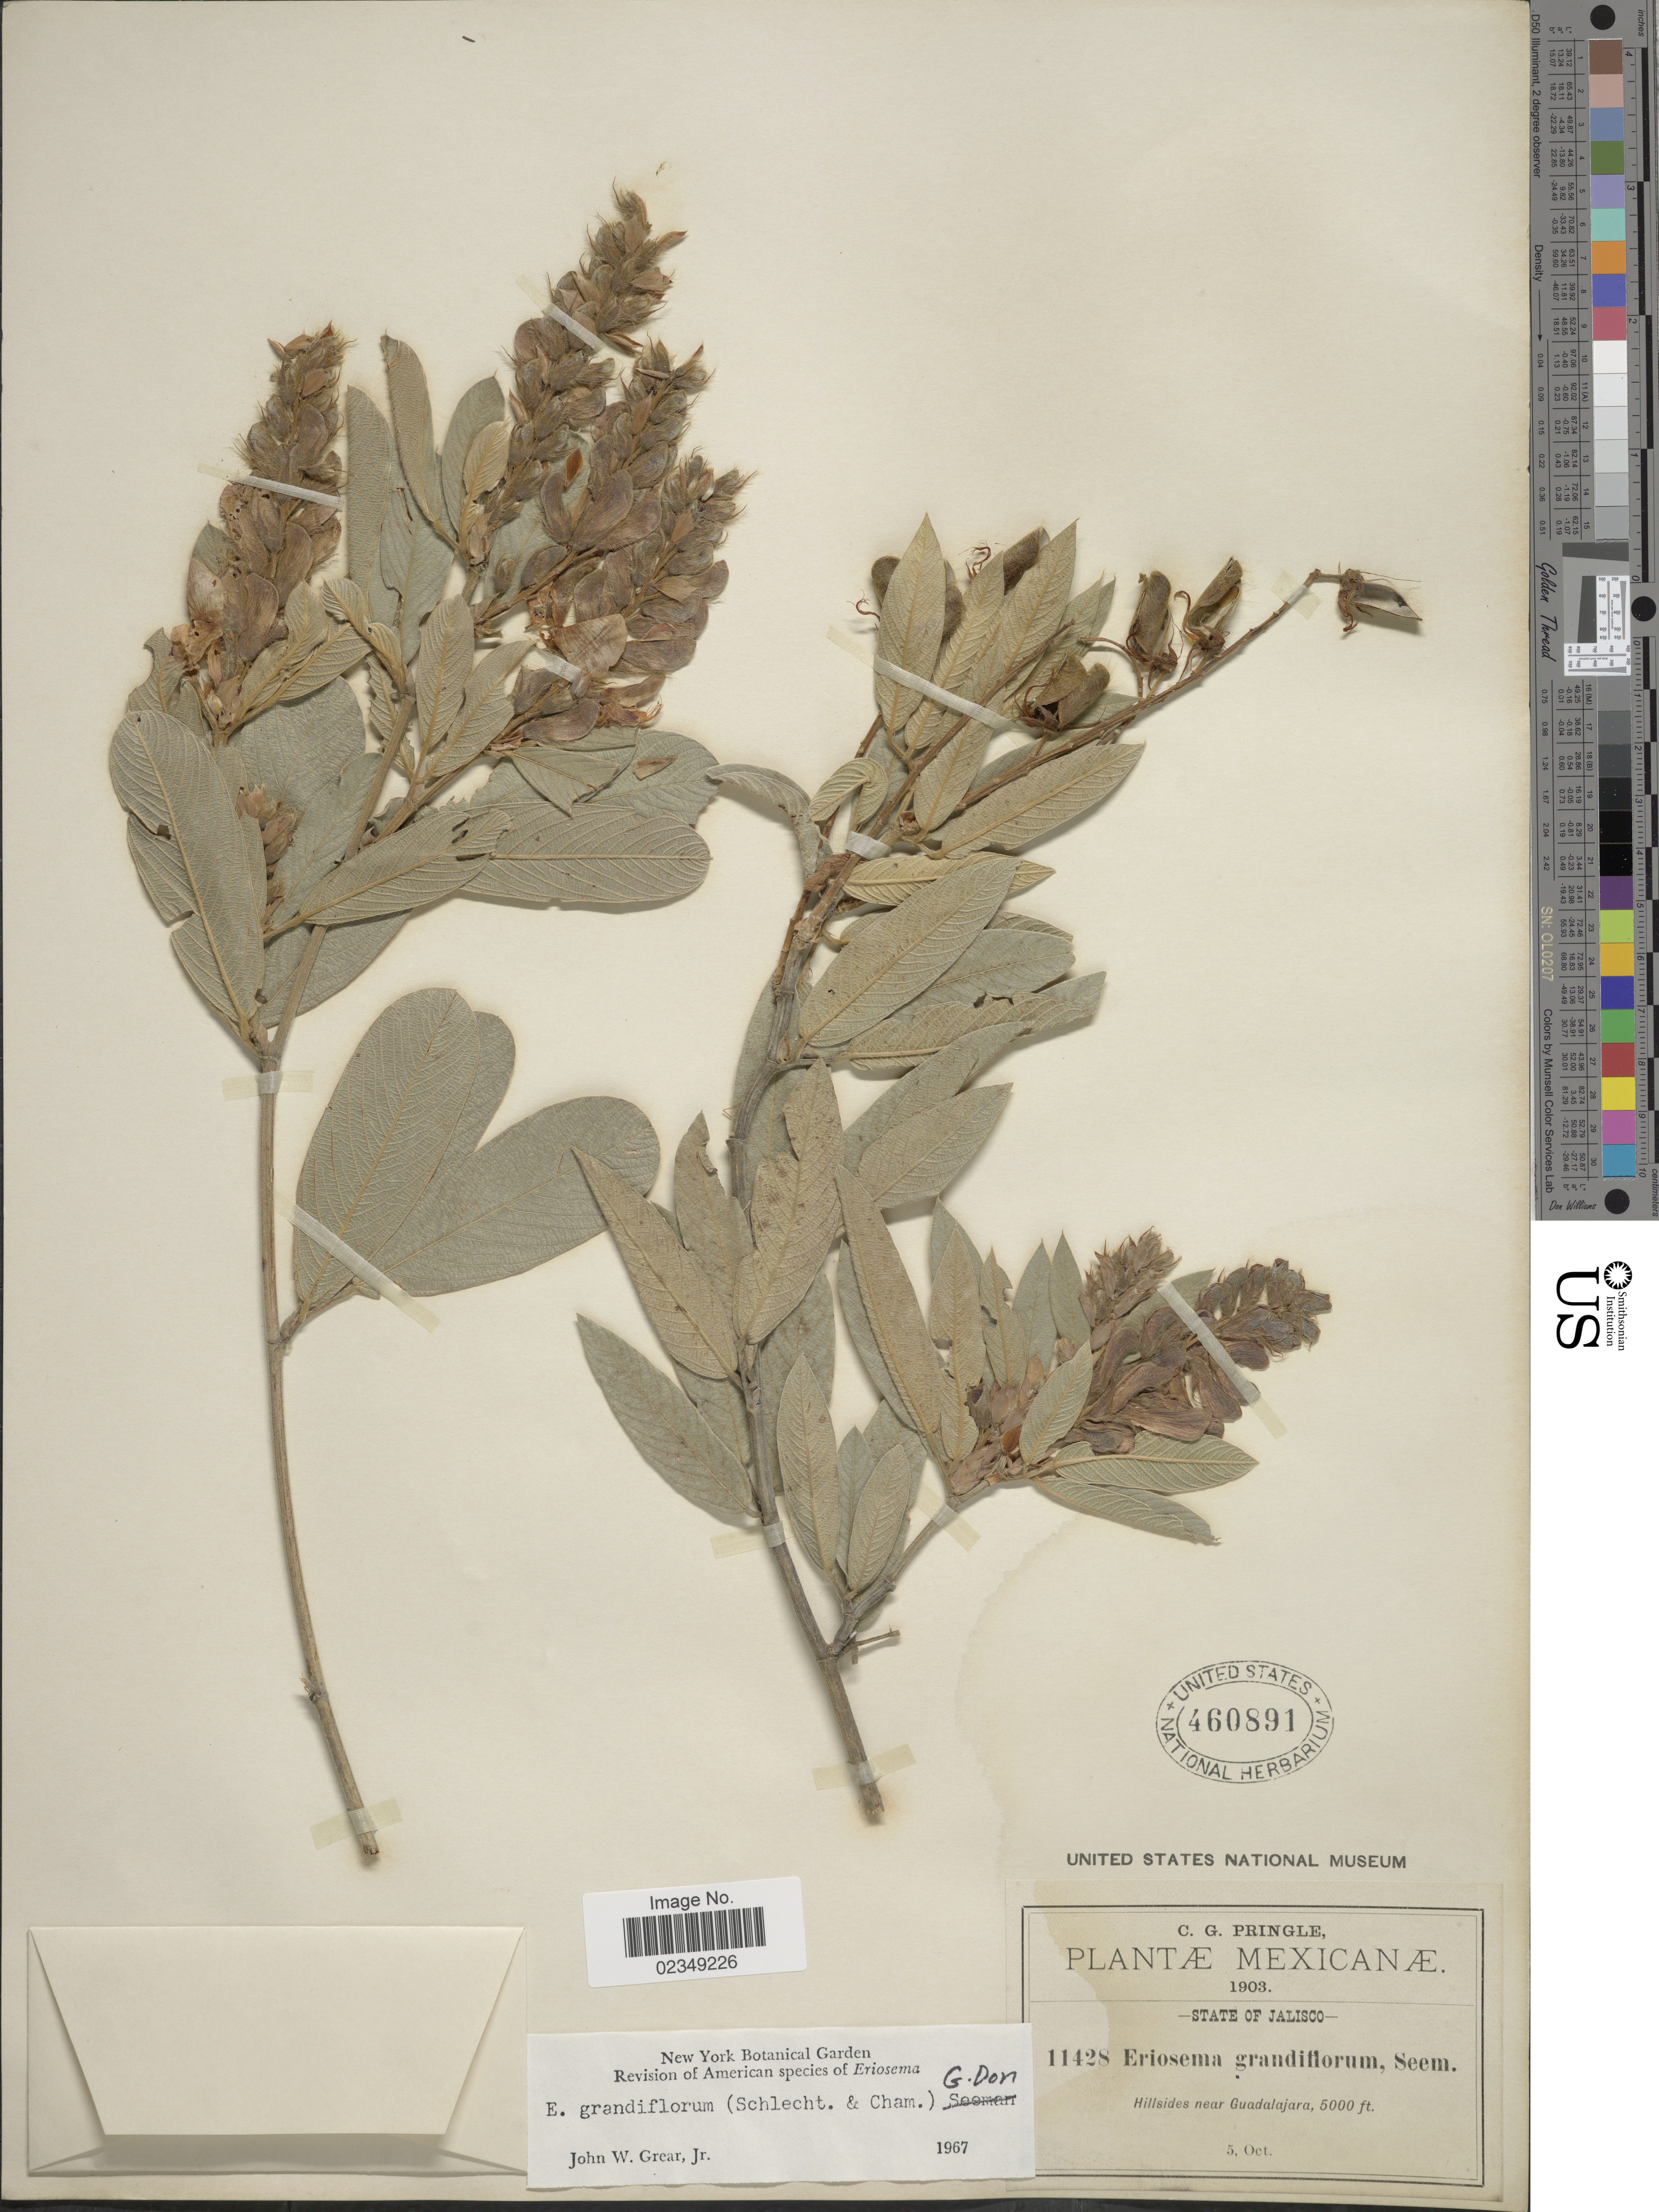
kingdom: Plantae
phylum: Tracheophyta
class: Magnoliopsida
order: Fabales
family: Fabaceae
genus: Eriosema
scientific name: Eriosema grandiflorum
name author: (Schltdl. & Cham.) G. Don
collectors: C. G. Pringle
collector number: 11428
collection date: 1903-10-05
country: Mexico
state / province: Jalisco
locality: Hillsides near Guadalajara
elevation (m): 1524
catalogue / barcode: US 460891